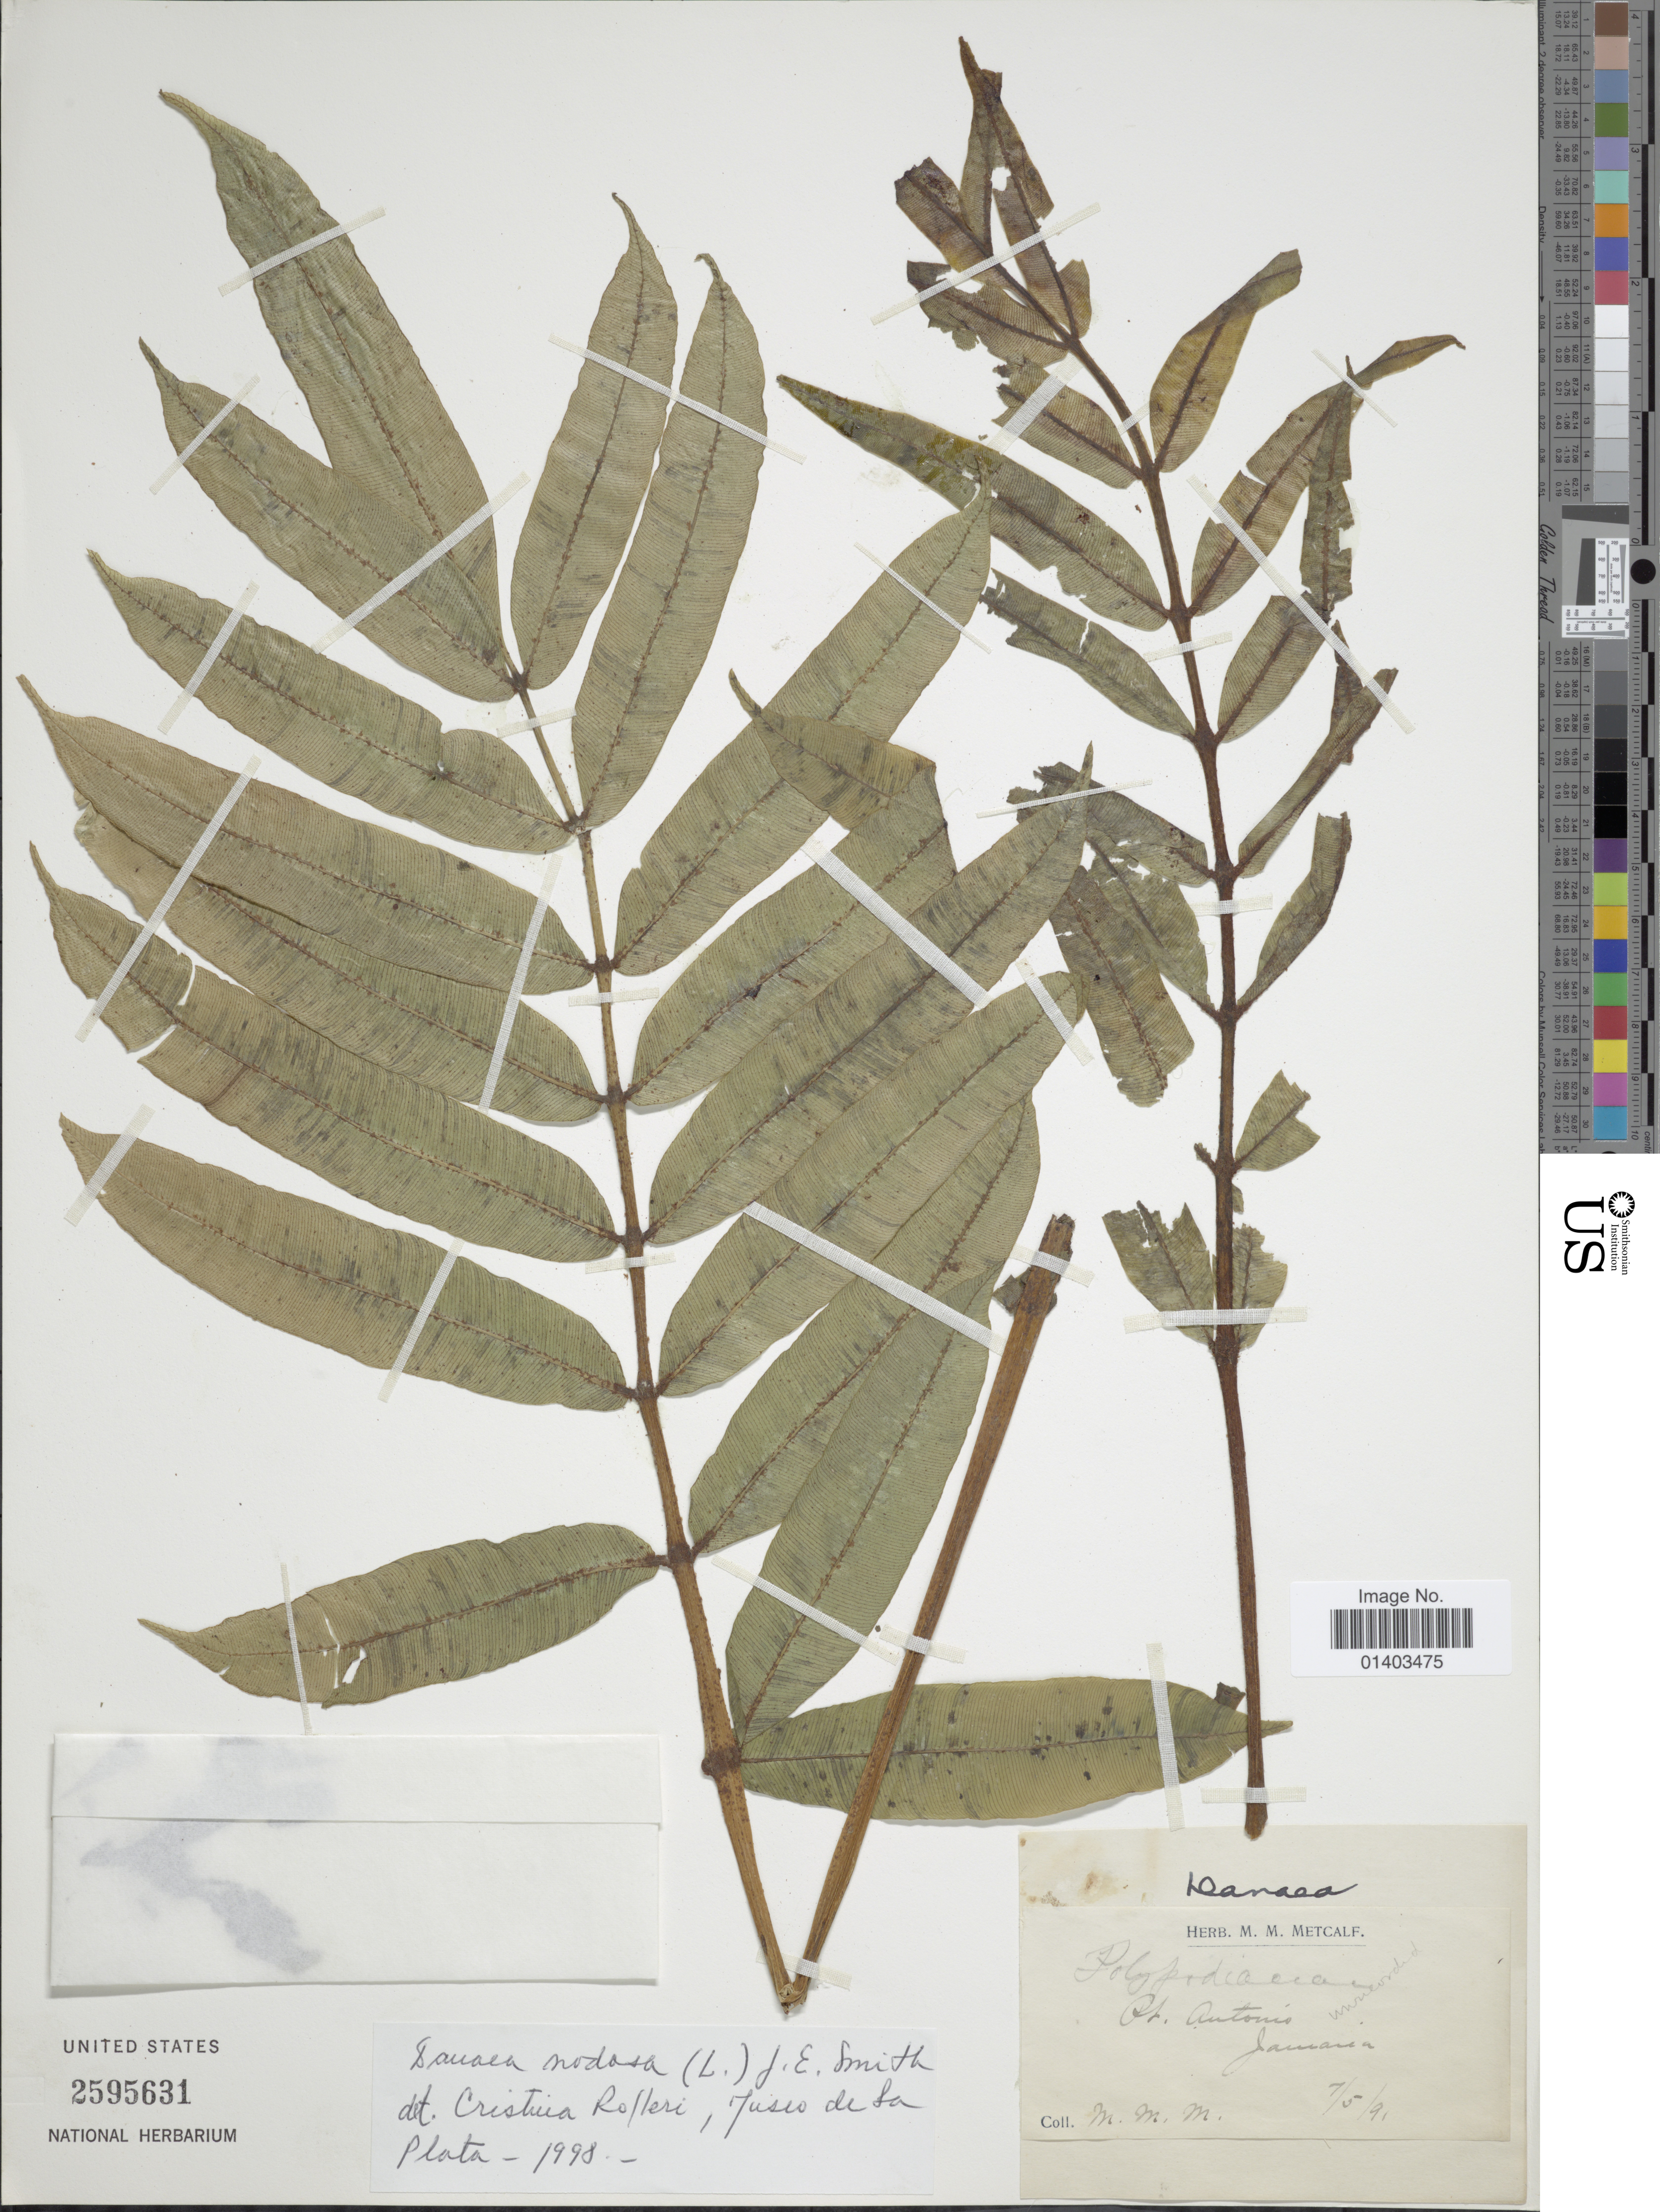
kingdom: Plantae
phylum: Tracheophyta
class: Polypodiopsida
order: Marattiales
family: Marattiaceae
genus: Danaea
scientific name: Danaea nodosa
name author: (L.) Sm.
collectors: M. Metcalf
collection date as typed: Transcribed d/m/y: 7/5/91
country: Jamaica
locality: Pt Antonio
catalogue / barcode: US 2595631